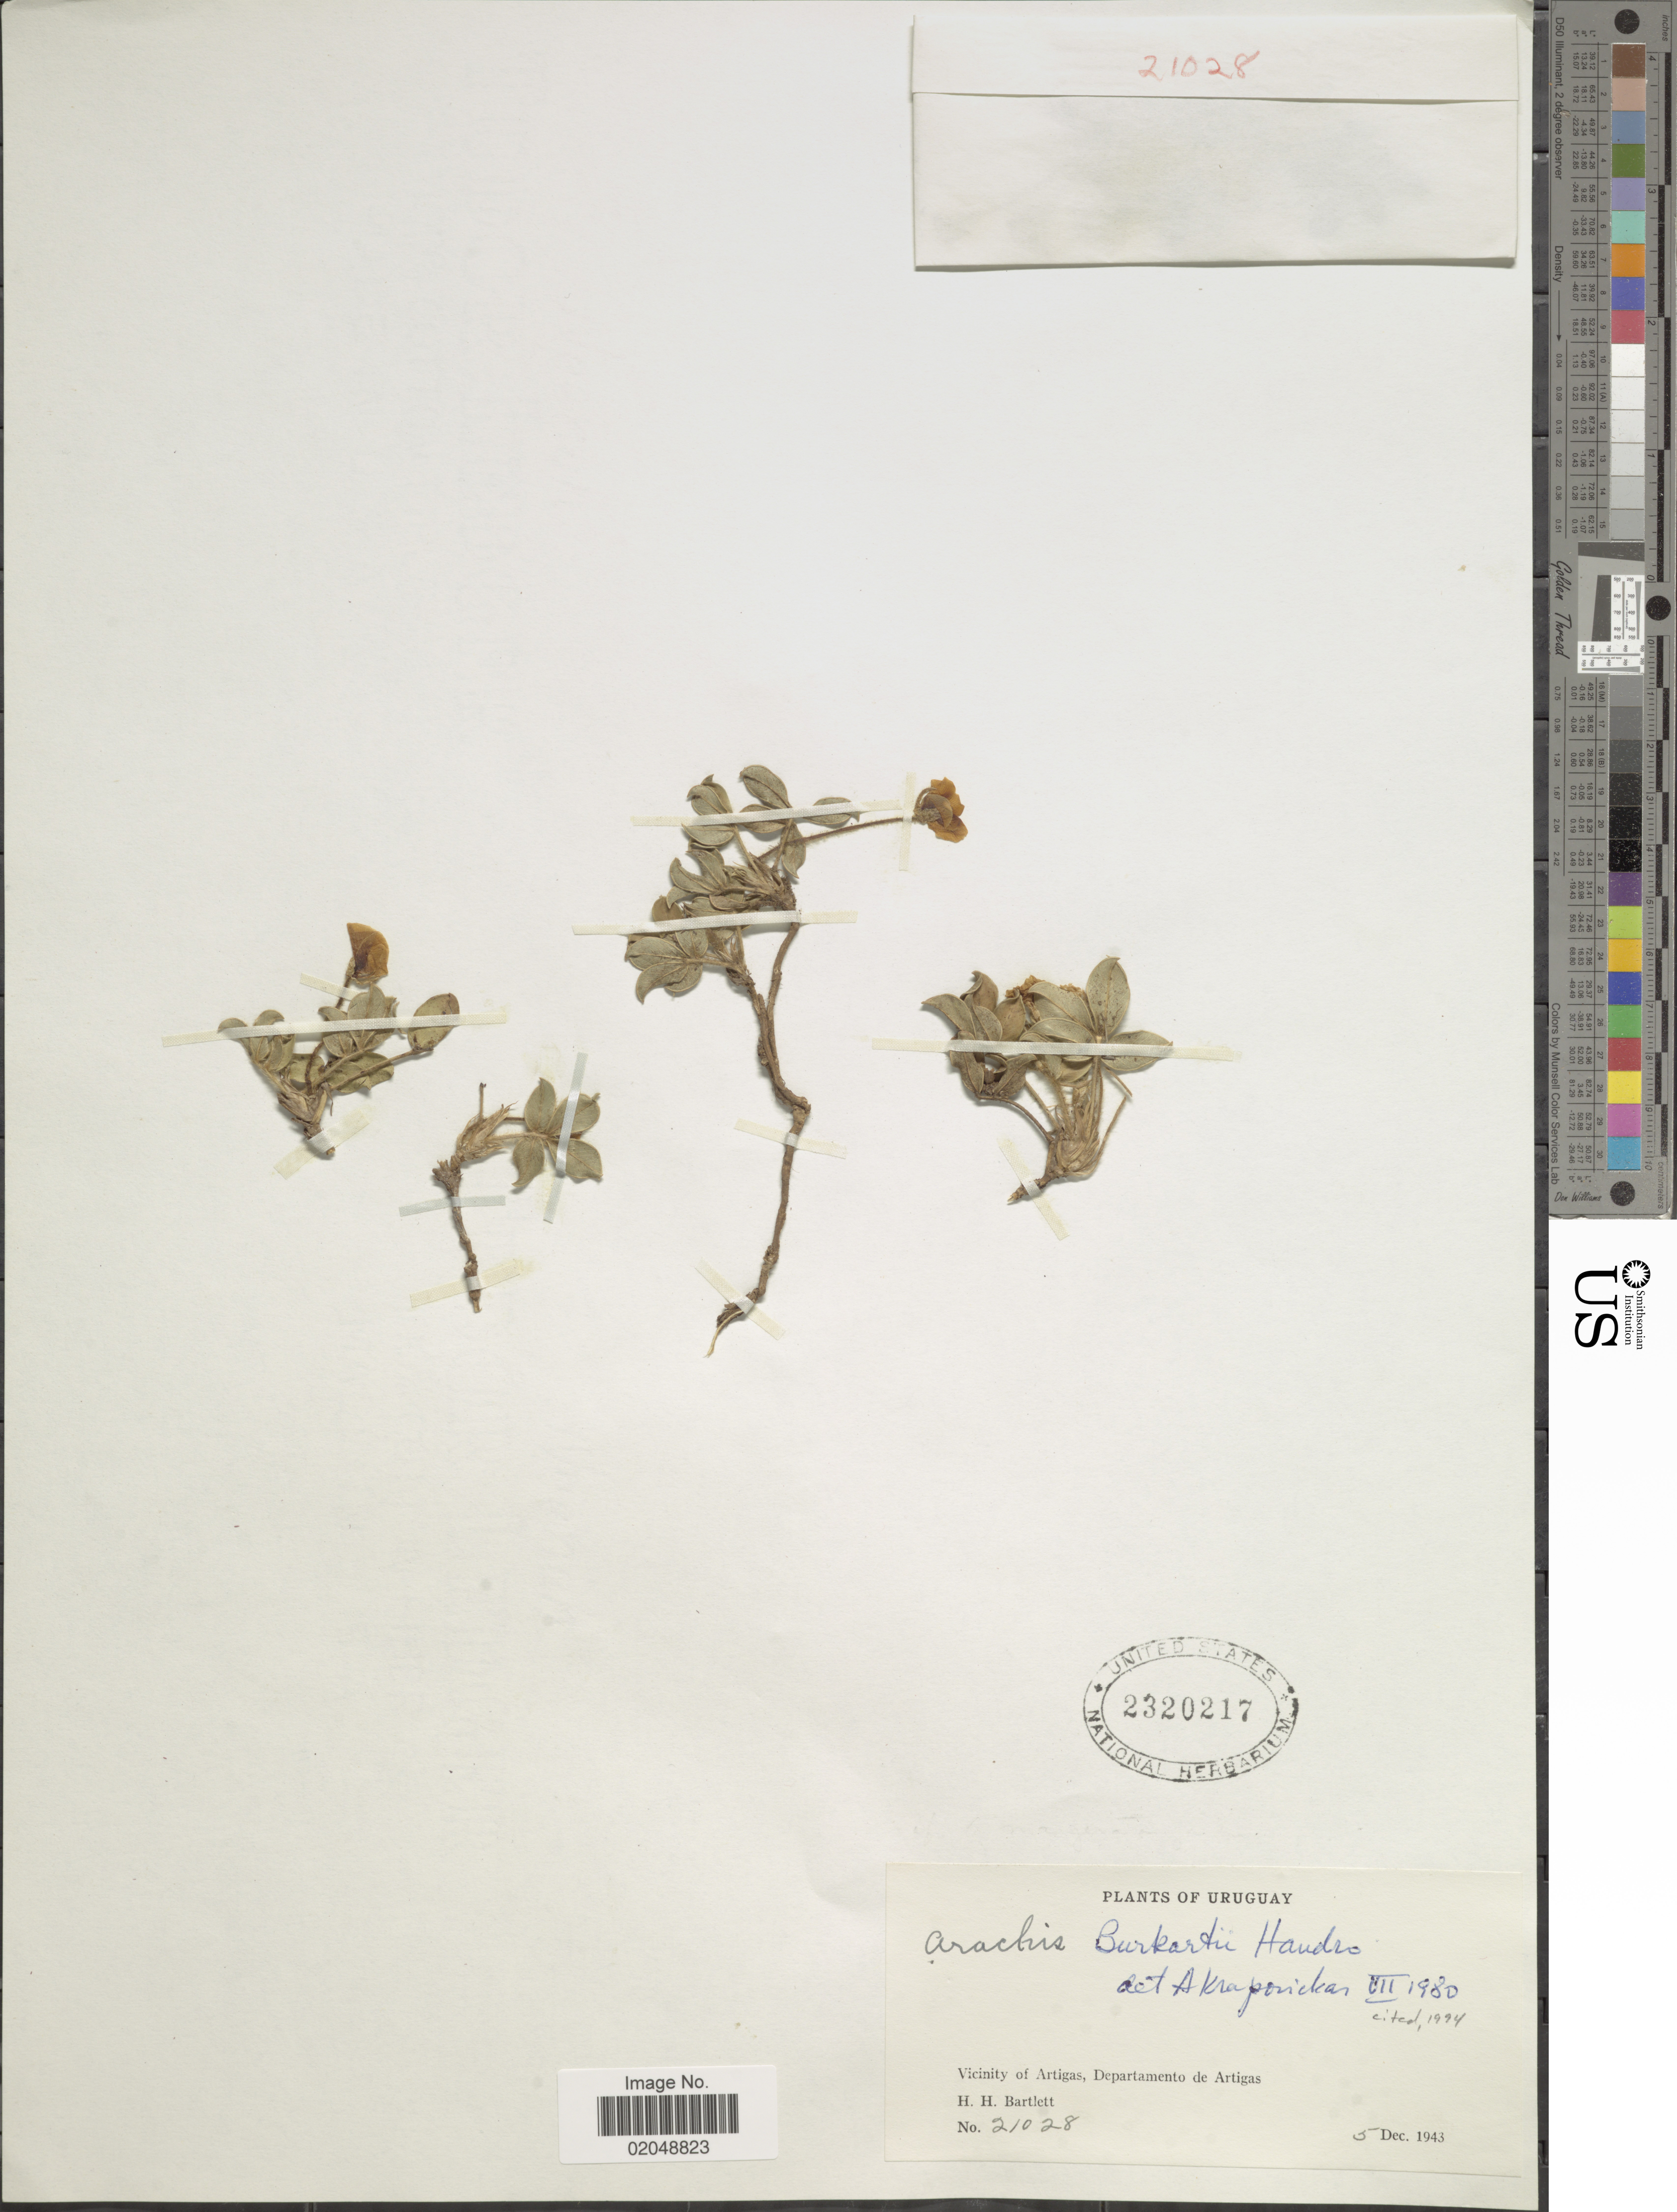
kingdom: Plantae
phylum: Tracheophyta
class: Magnoliopsida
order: Fabales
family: Fabaceae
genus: Arachis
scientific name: Arachis burkartii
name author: Handro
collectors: H. H. Bartlett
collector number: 21028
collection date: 1943-12-05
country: Uruguay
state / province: Artigas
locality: Vicinity of Artigas, Departamento de Artigas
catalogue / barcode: US 2320217